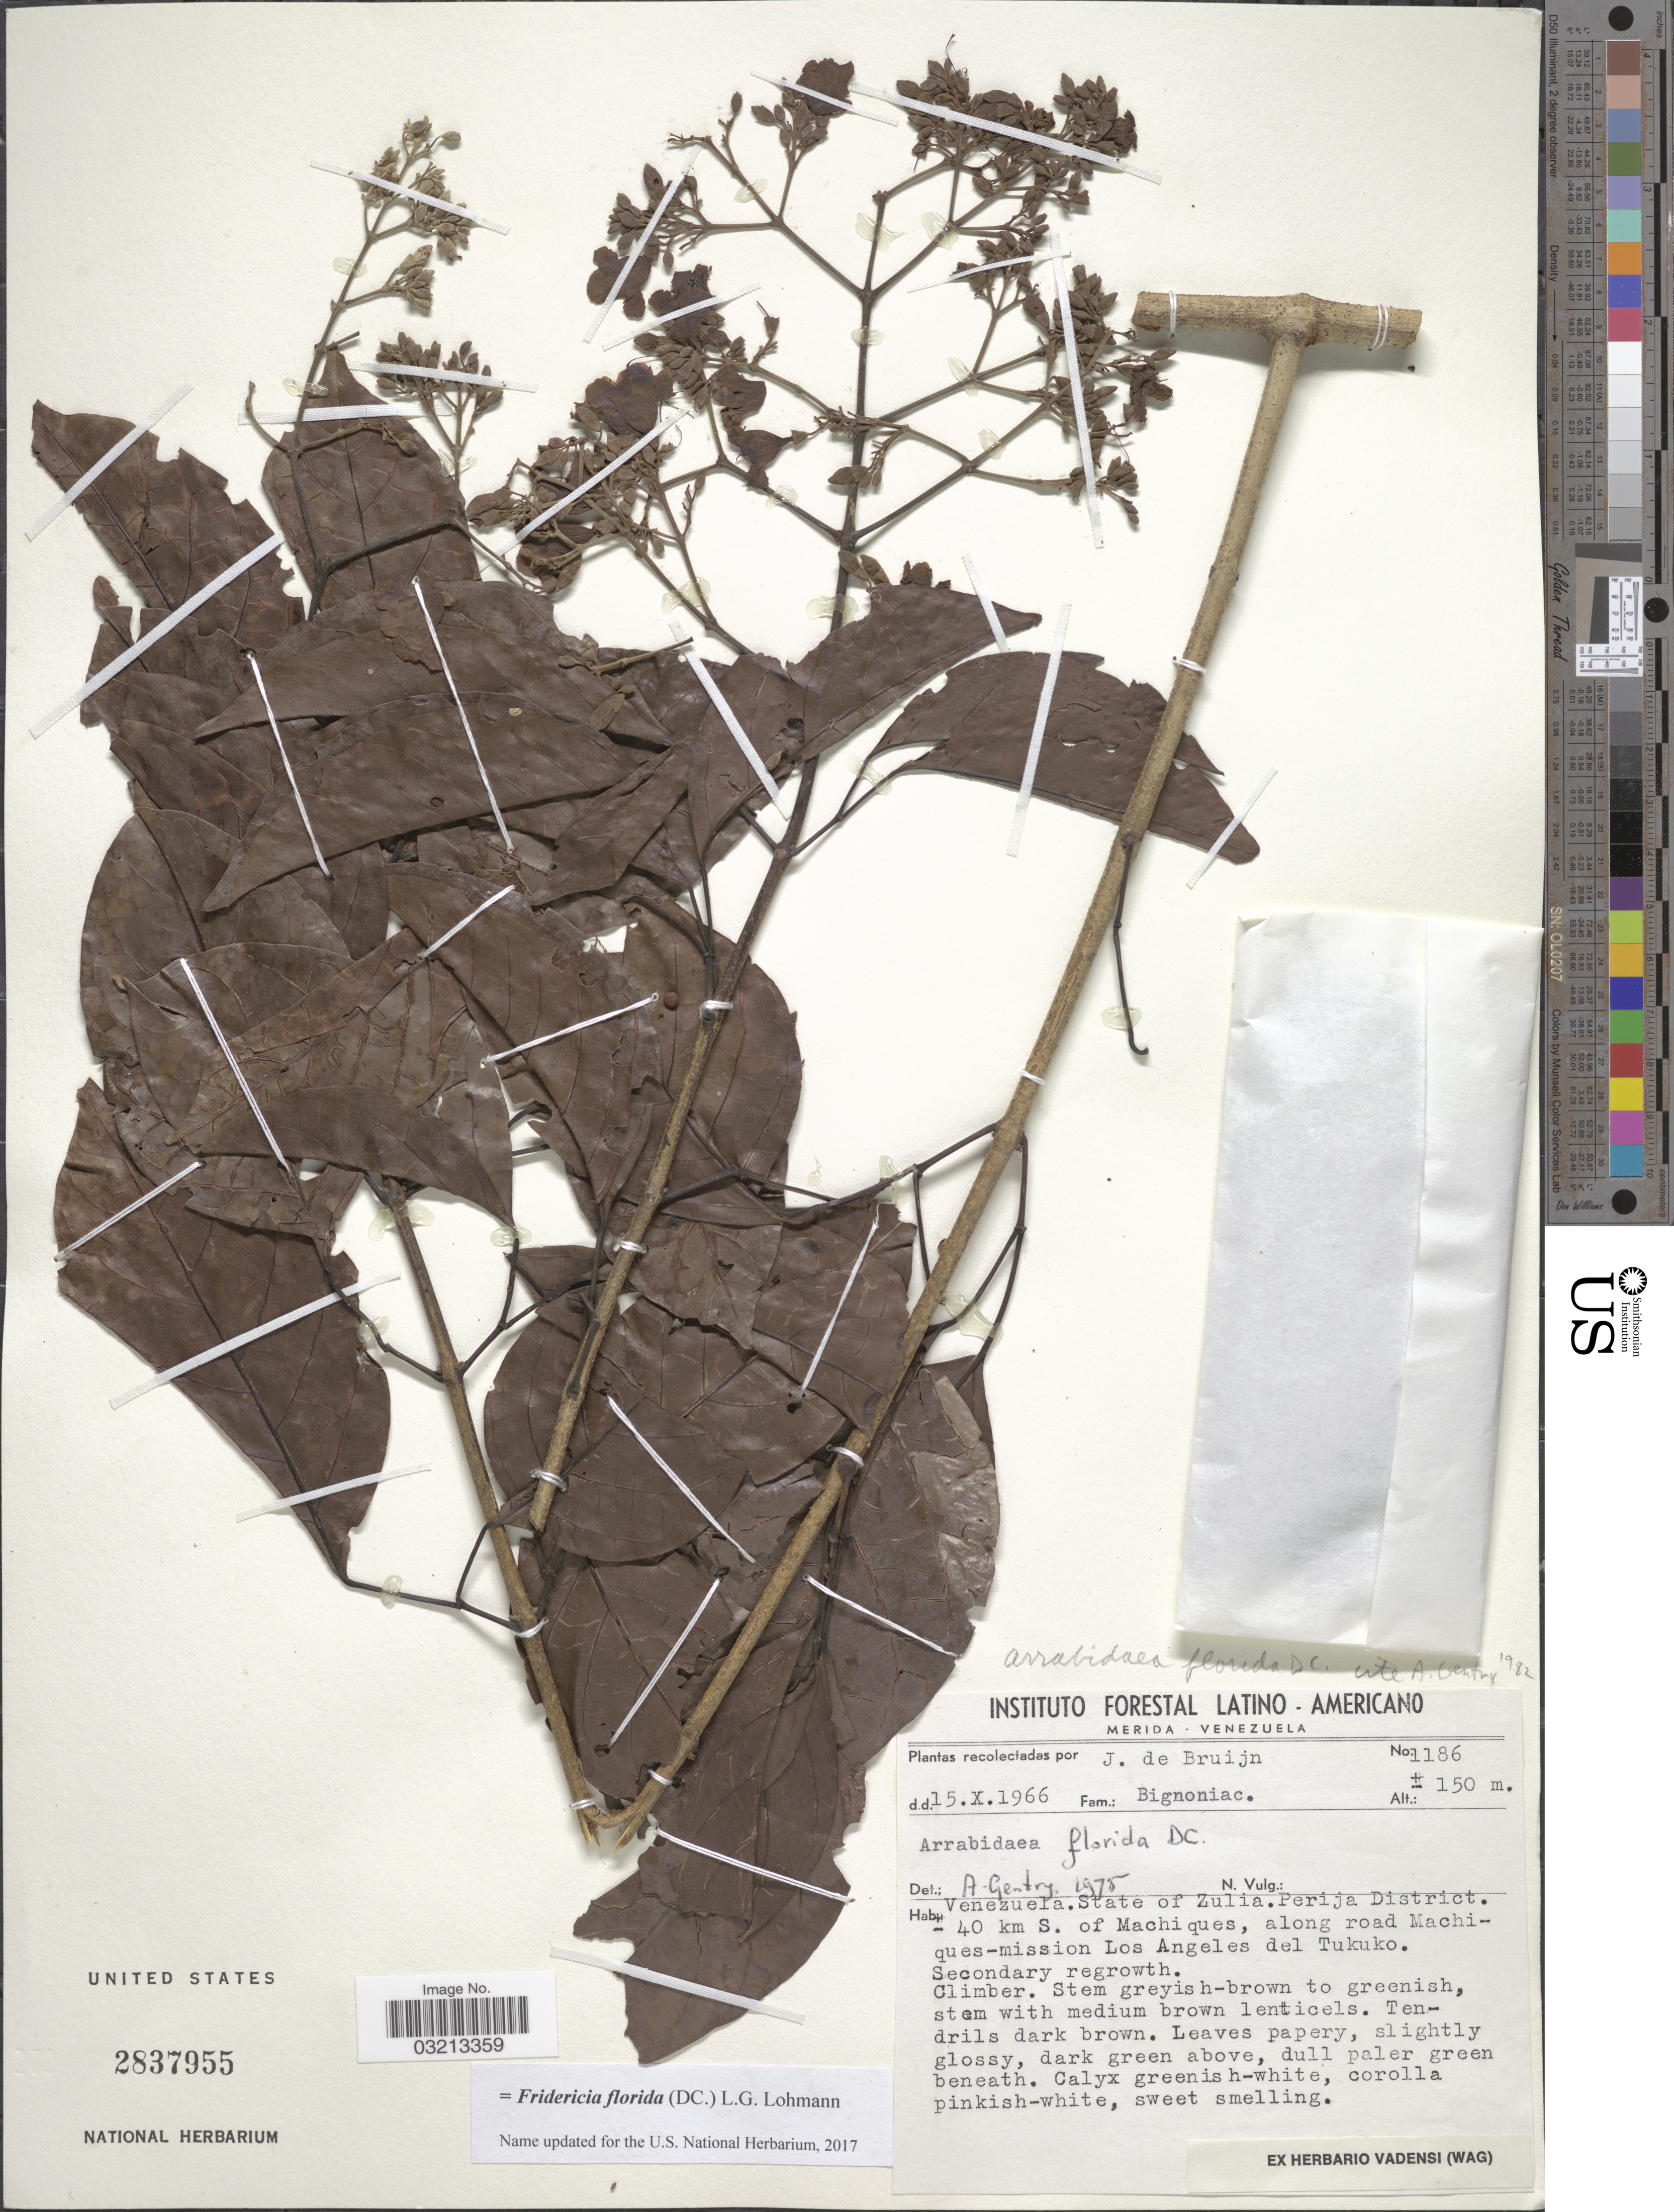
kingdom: Plantae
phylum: Tracheophyta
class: Magnoliopsida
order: Lamiales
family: Bignoniaceae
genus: Fridericia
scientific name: Fridericia florida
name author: (DC.) L.G. Lohmann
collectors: J. Bruijn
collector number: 1186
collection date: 1966-10-15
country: Venezuela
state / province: Zulia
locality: Perija District. ± 40 km. S. of Machiques, along road Machiques-mission Los Angeles del Tukuko.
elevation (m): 150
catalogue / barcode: US 2837955